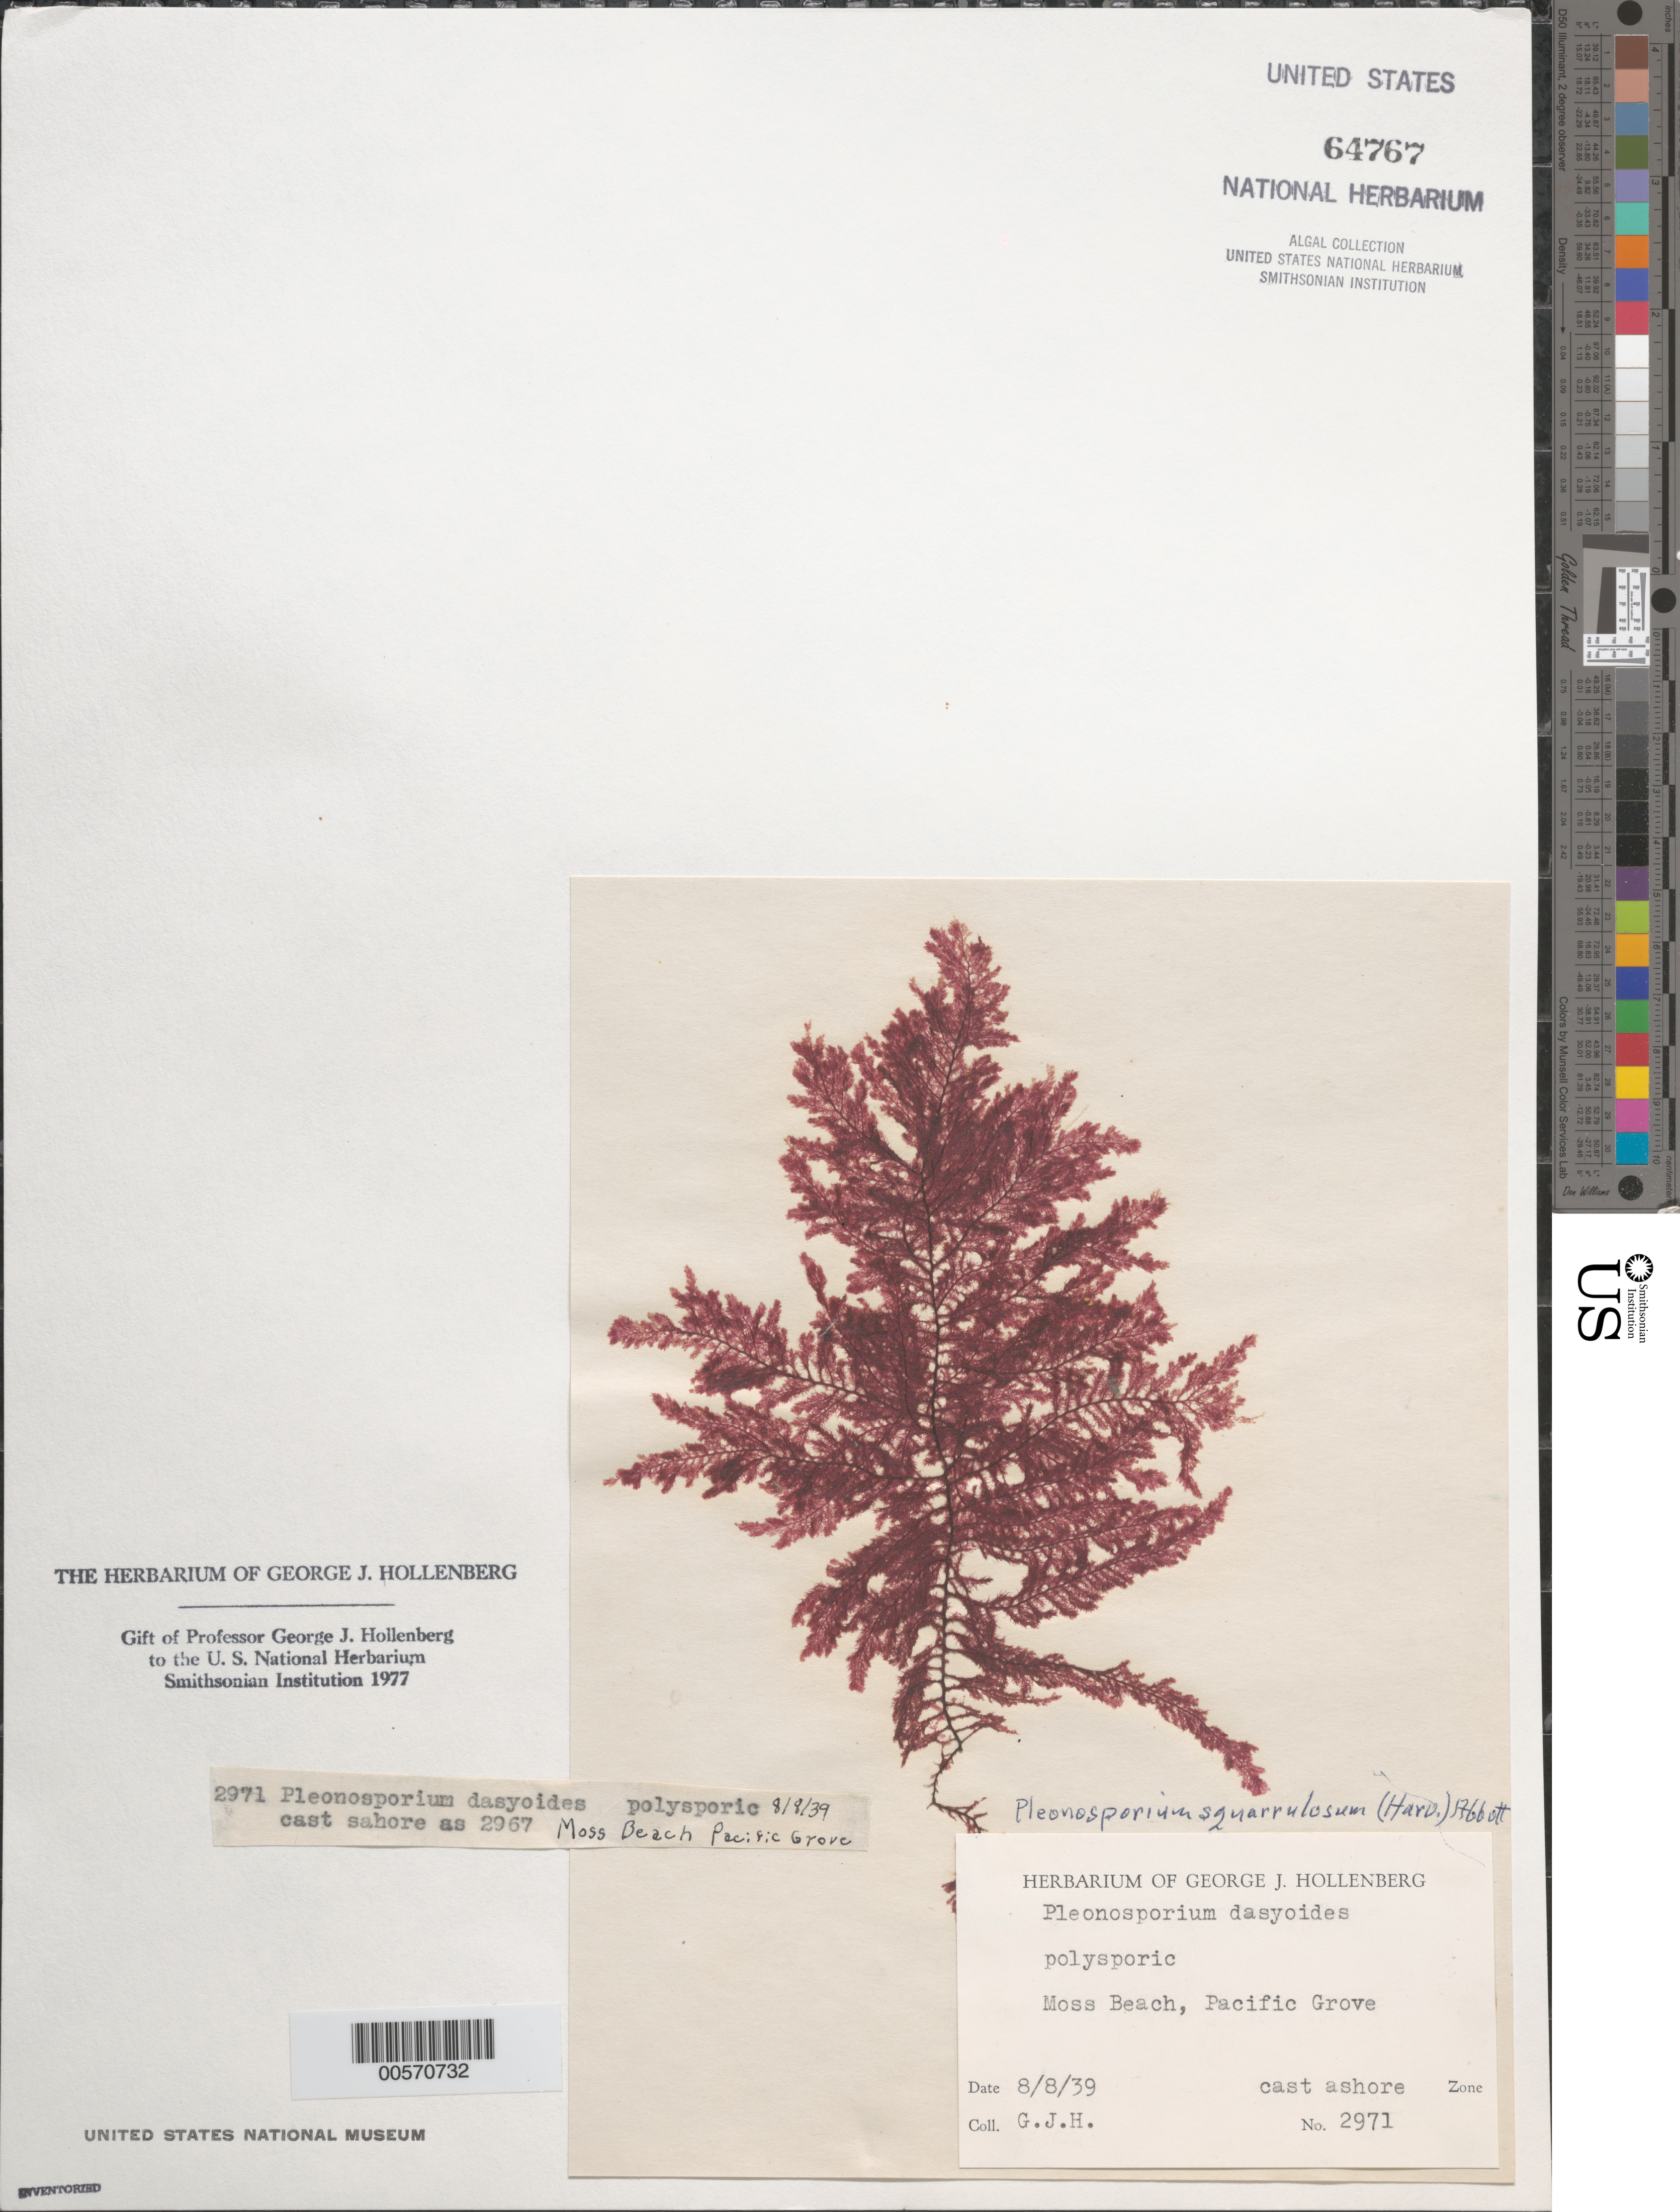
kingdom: Plantae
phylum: Rhodophyta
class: Florideophyceae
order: Ceramiales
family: Wrangeliaceae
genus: Pleonosporium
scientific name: Pleonosporium squarrulosum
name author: (Harv.) I.A. Abbott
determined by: Hollenberg, George J.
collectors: G. Hollenberg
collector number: GJH 2971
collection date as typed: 08 Aug 1939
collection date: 1939-08-08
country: United States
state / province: California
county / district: Monterey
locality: Moss Beach, Pacific Grove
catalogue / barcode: US 64767